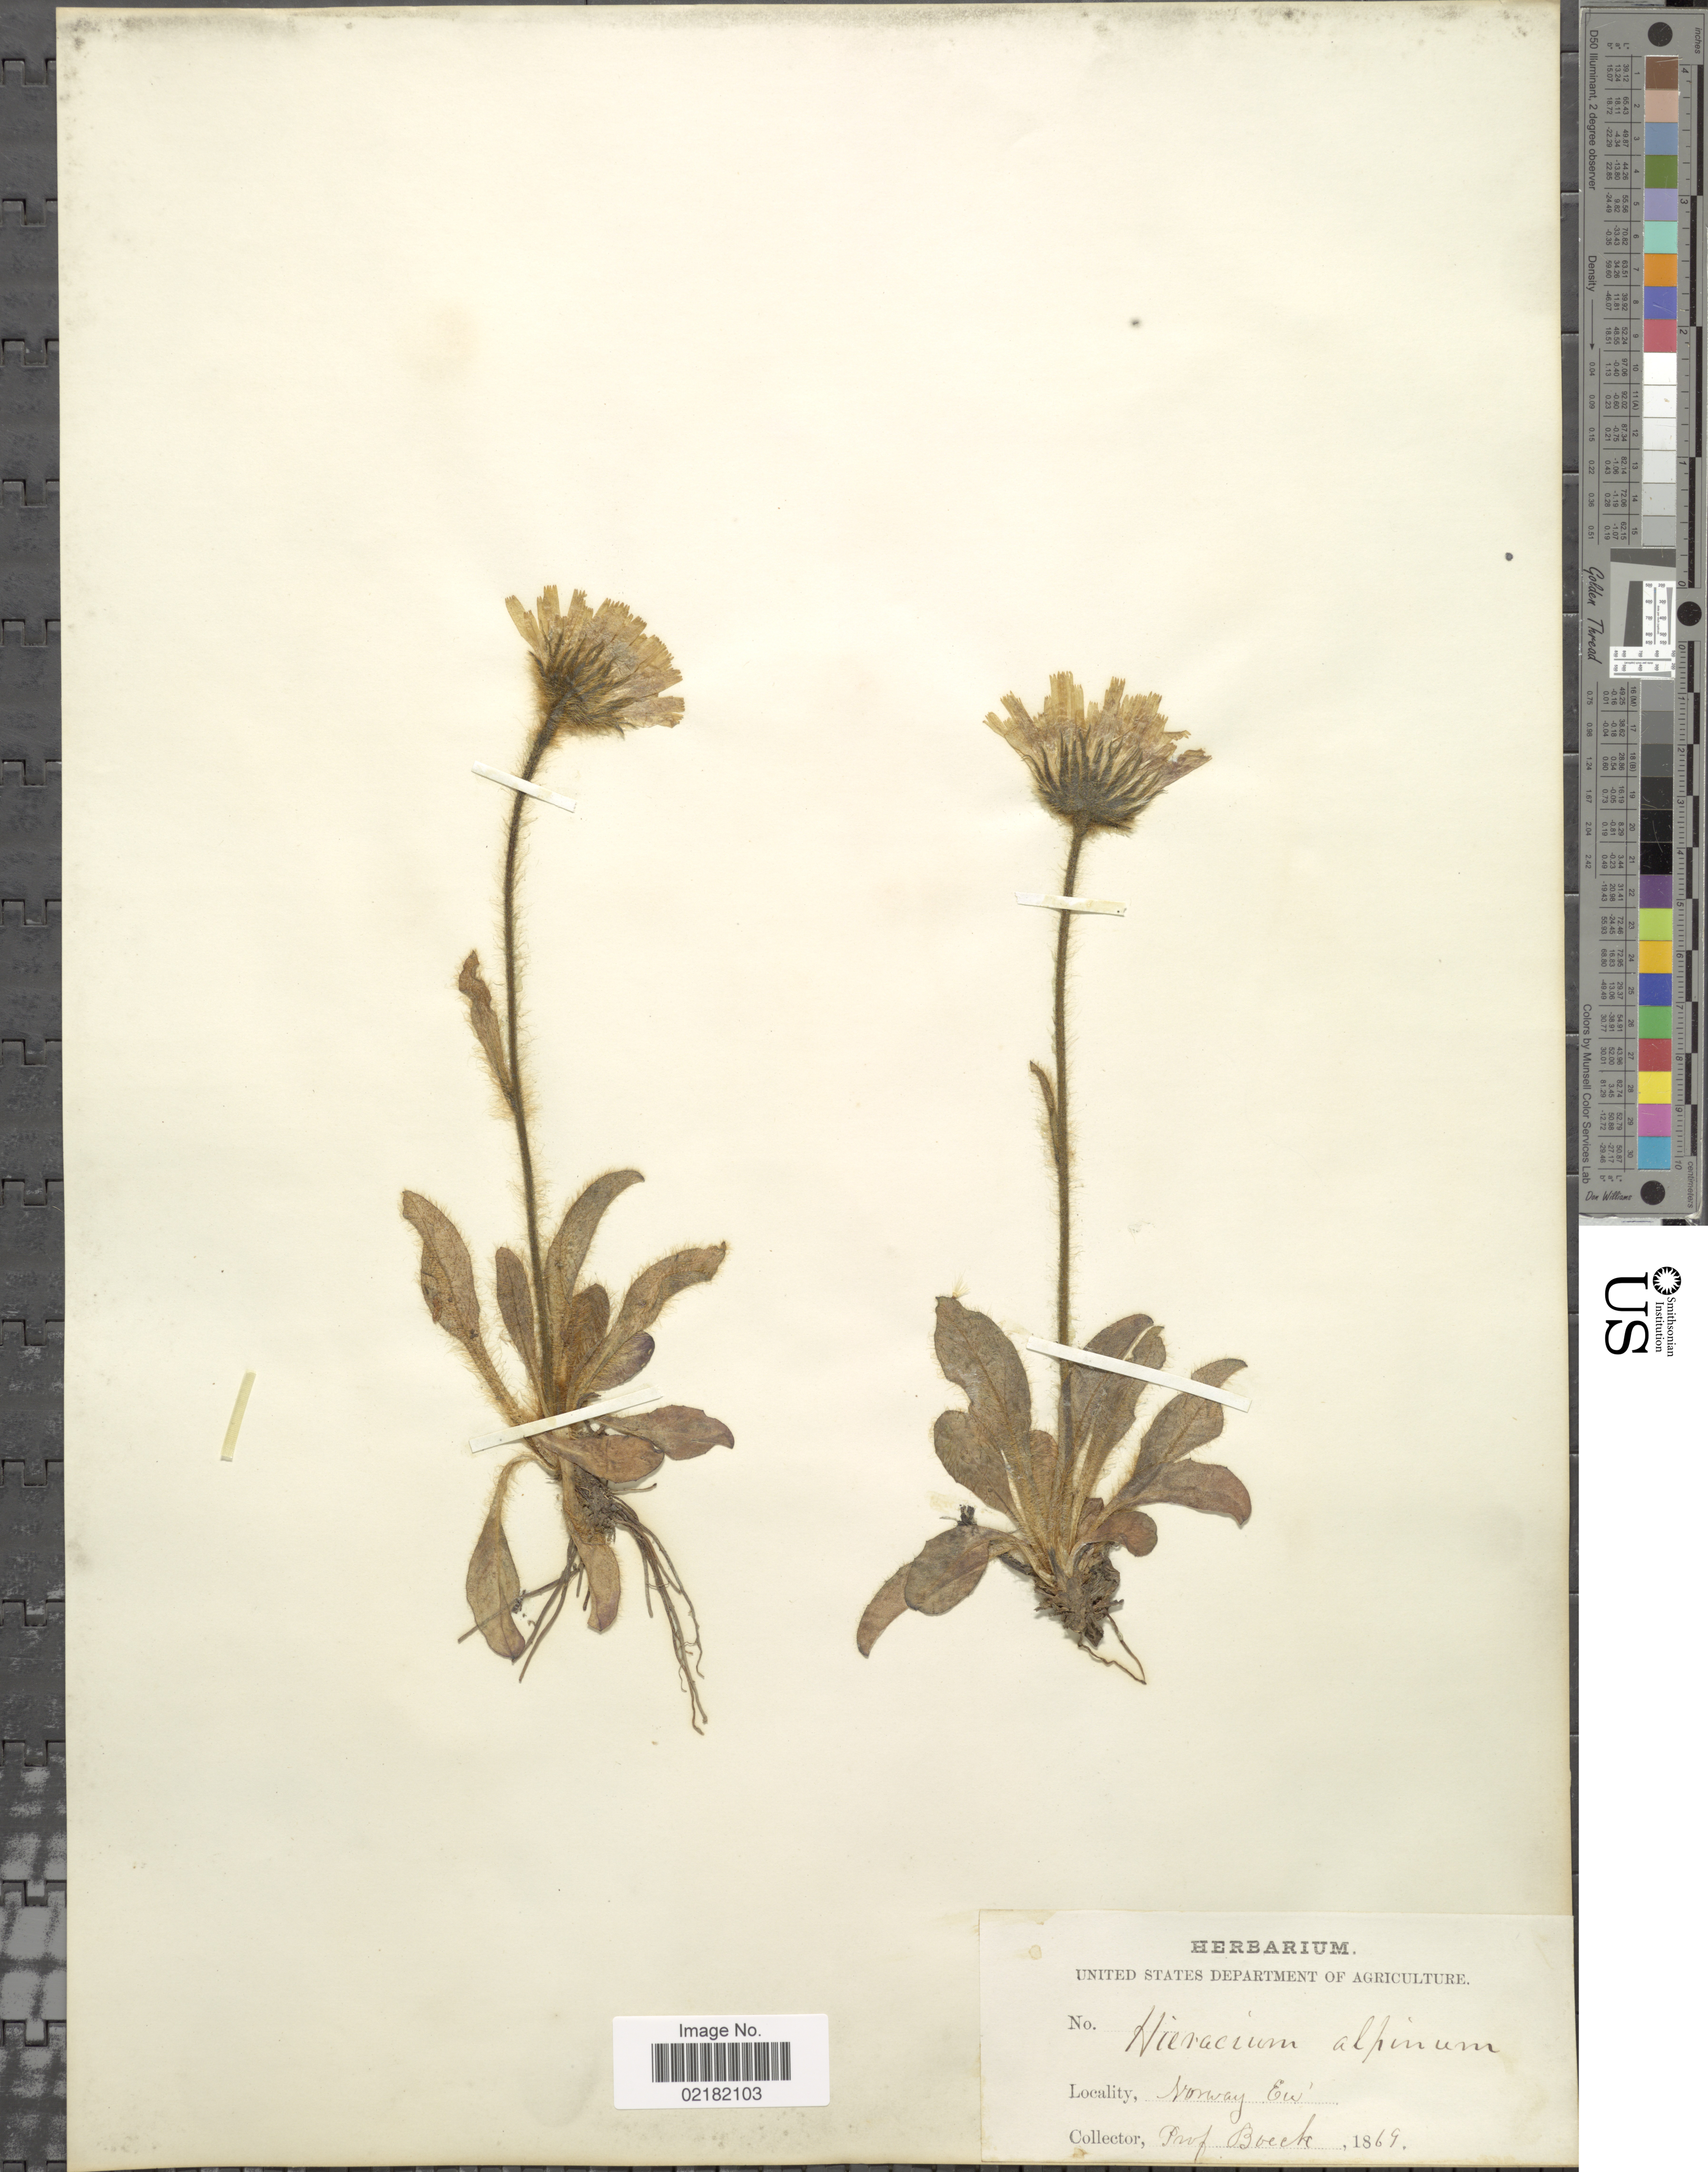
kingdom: Plantae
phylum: Tracheophyta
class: Magnoliopsida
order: Asterales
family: Asteraceae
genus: Hieracium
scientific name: Hieracium alpinum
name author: L.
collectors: P. Boeck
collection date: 1869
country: Norway